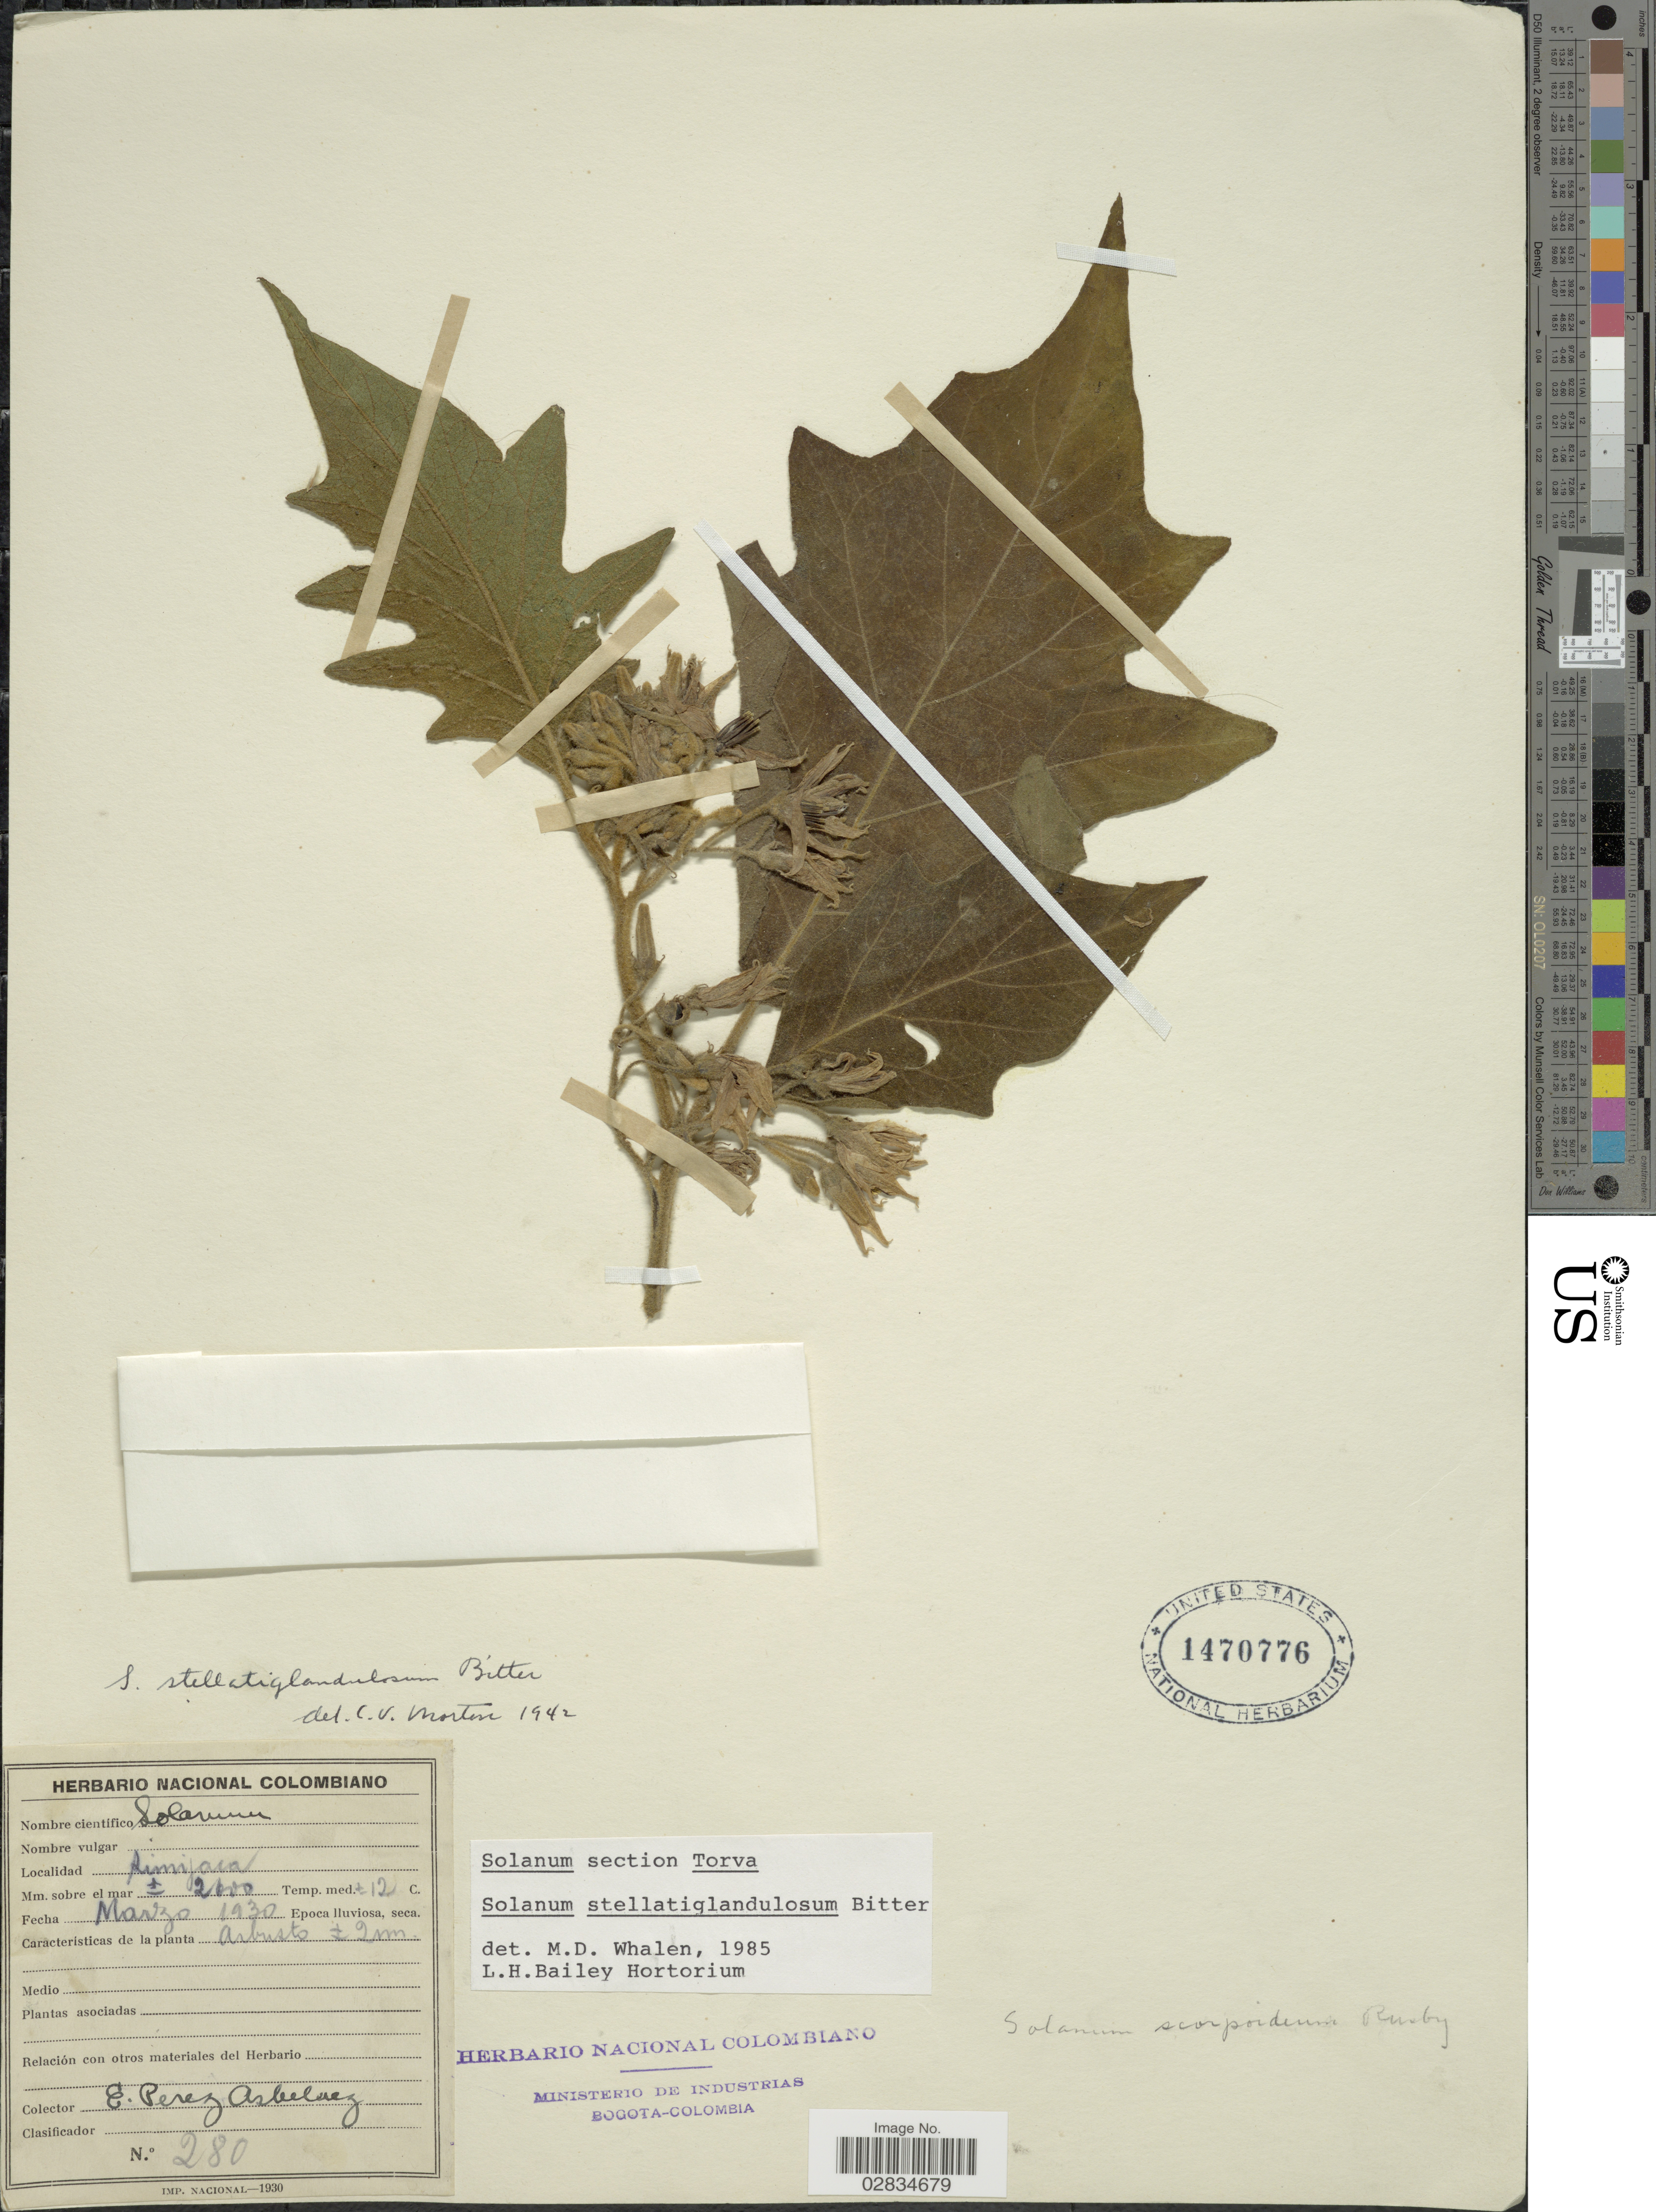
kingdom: Plantae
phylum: Tracheophyta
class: Magnoliopsida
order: Solanales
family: Solanaceae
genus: Solanum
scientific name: Solanum stellatiglandulosum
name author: Bitter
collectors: E. Pérez Arbeláez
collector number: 280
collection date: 1930-03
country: Colombia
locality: Simijaca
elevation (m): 2600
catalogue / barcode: US 1470776